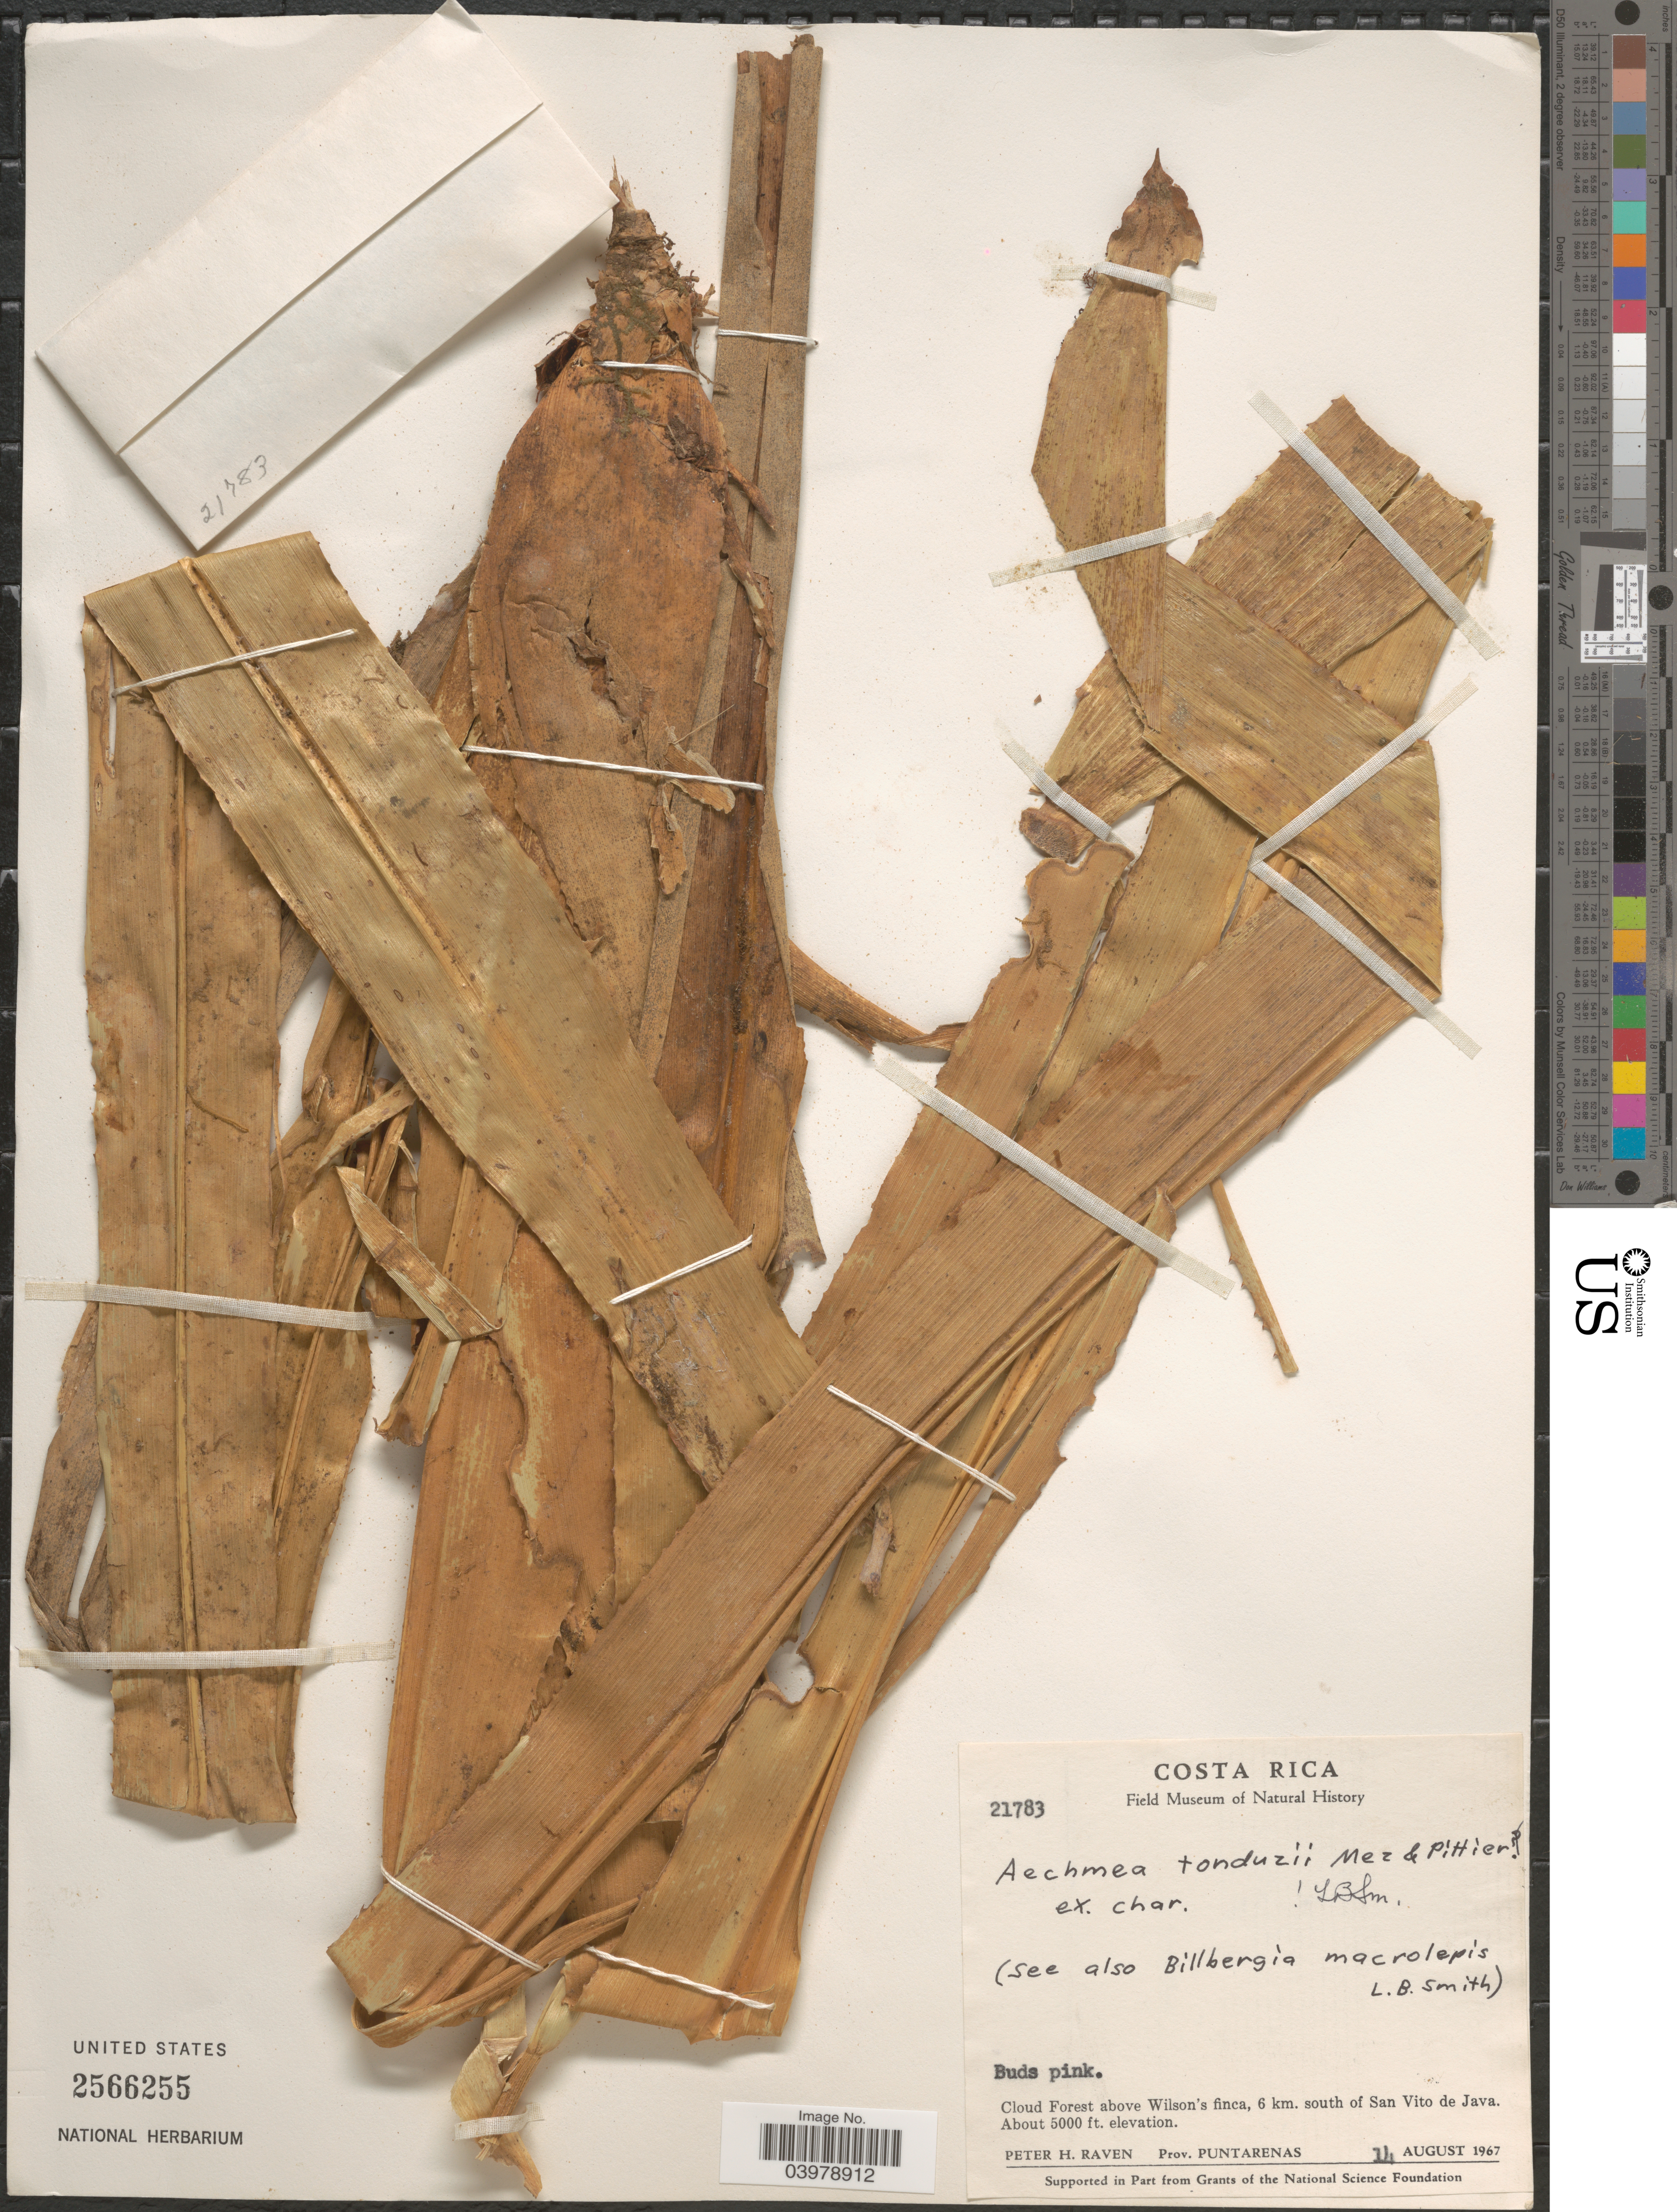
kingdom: Plantae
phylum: Tracheophyta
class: Liliopsida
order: Poales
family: Bromeliaceae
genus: Aechmea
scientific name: Aechmea tonduzii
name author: Mez & Pittier ex Mez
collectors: P. Raven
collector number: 21783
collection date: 1967-08-14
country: Costa Rica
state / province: Puntarenas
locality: Cloud Forest above Wilson's finca, 6 km. south of San Vito de Java.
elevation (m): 1524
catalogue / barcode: US 2566255